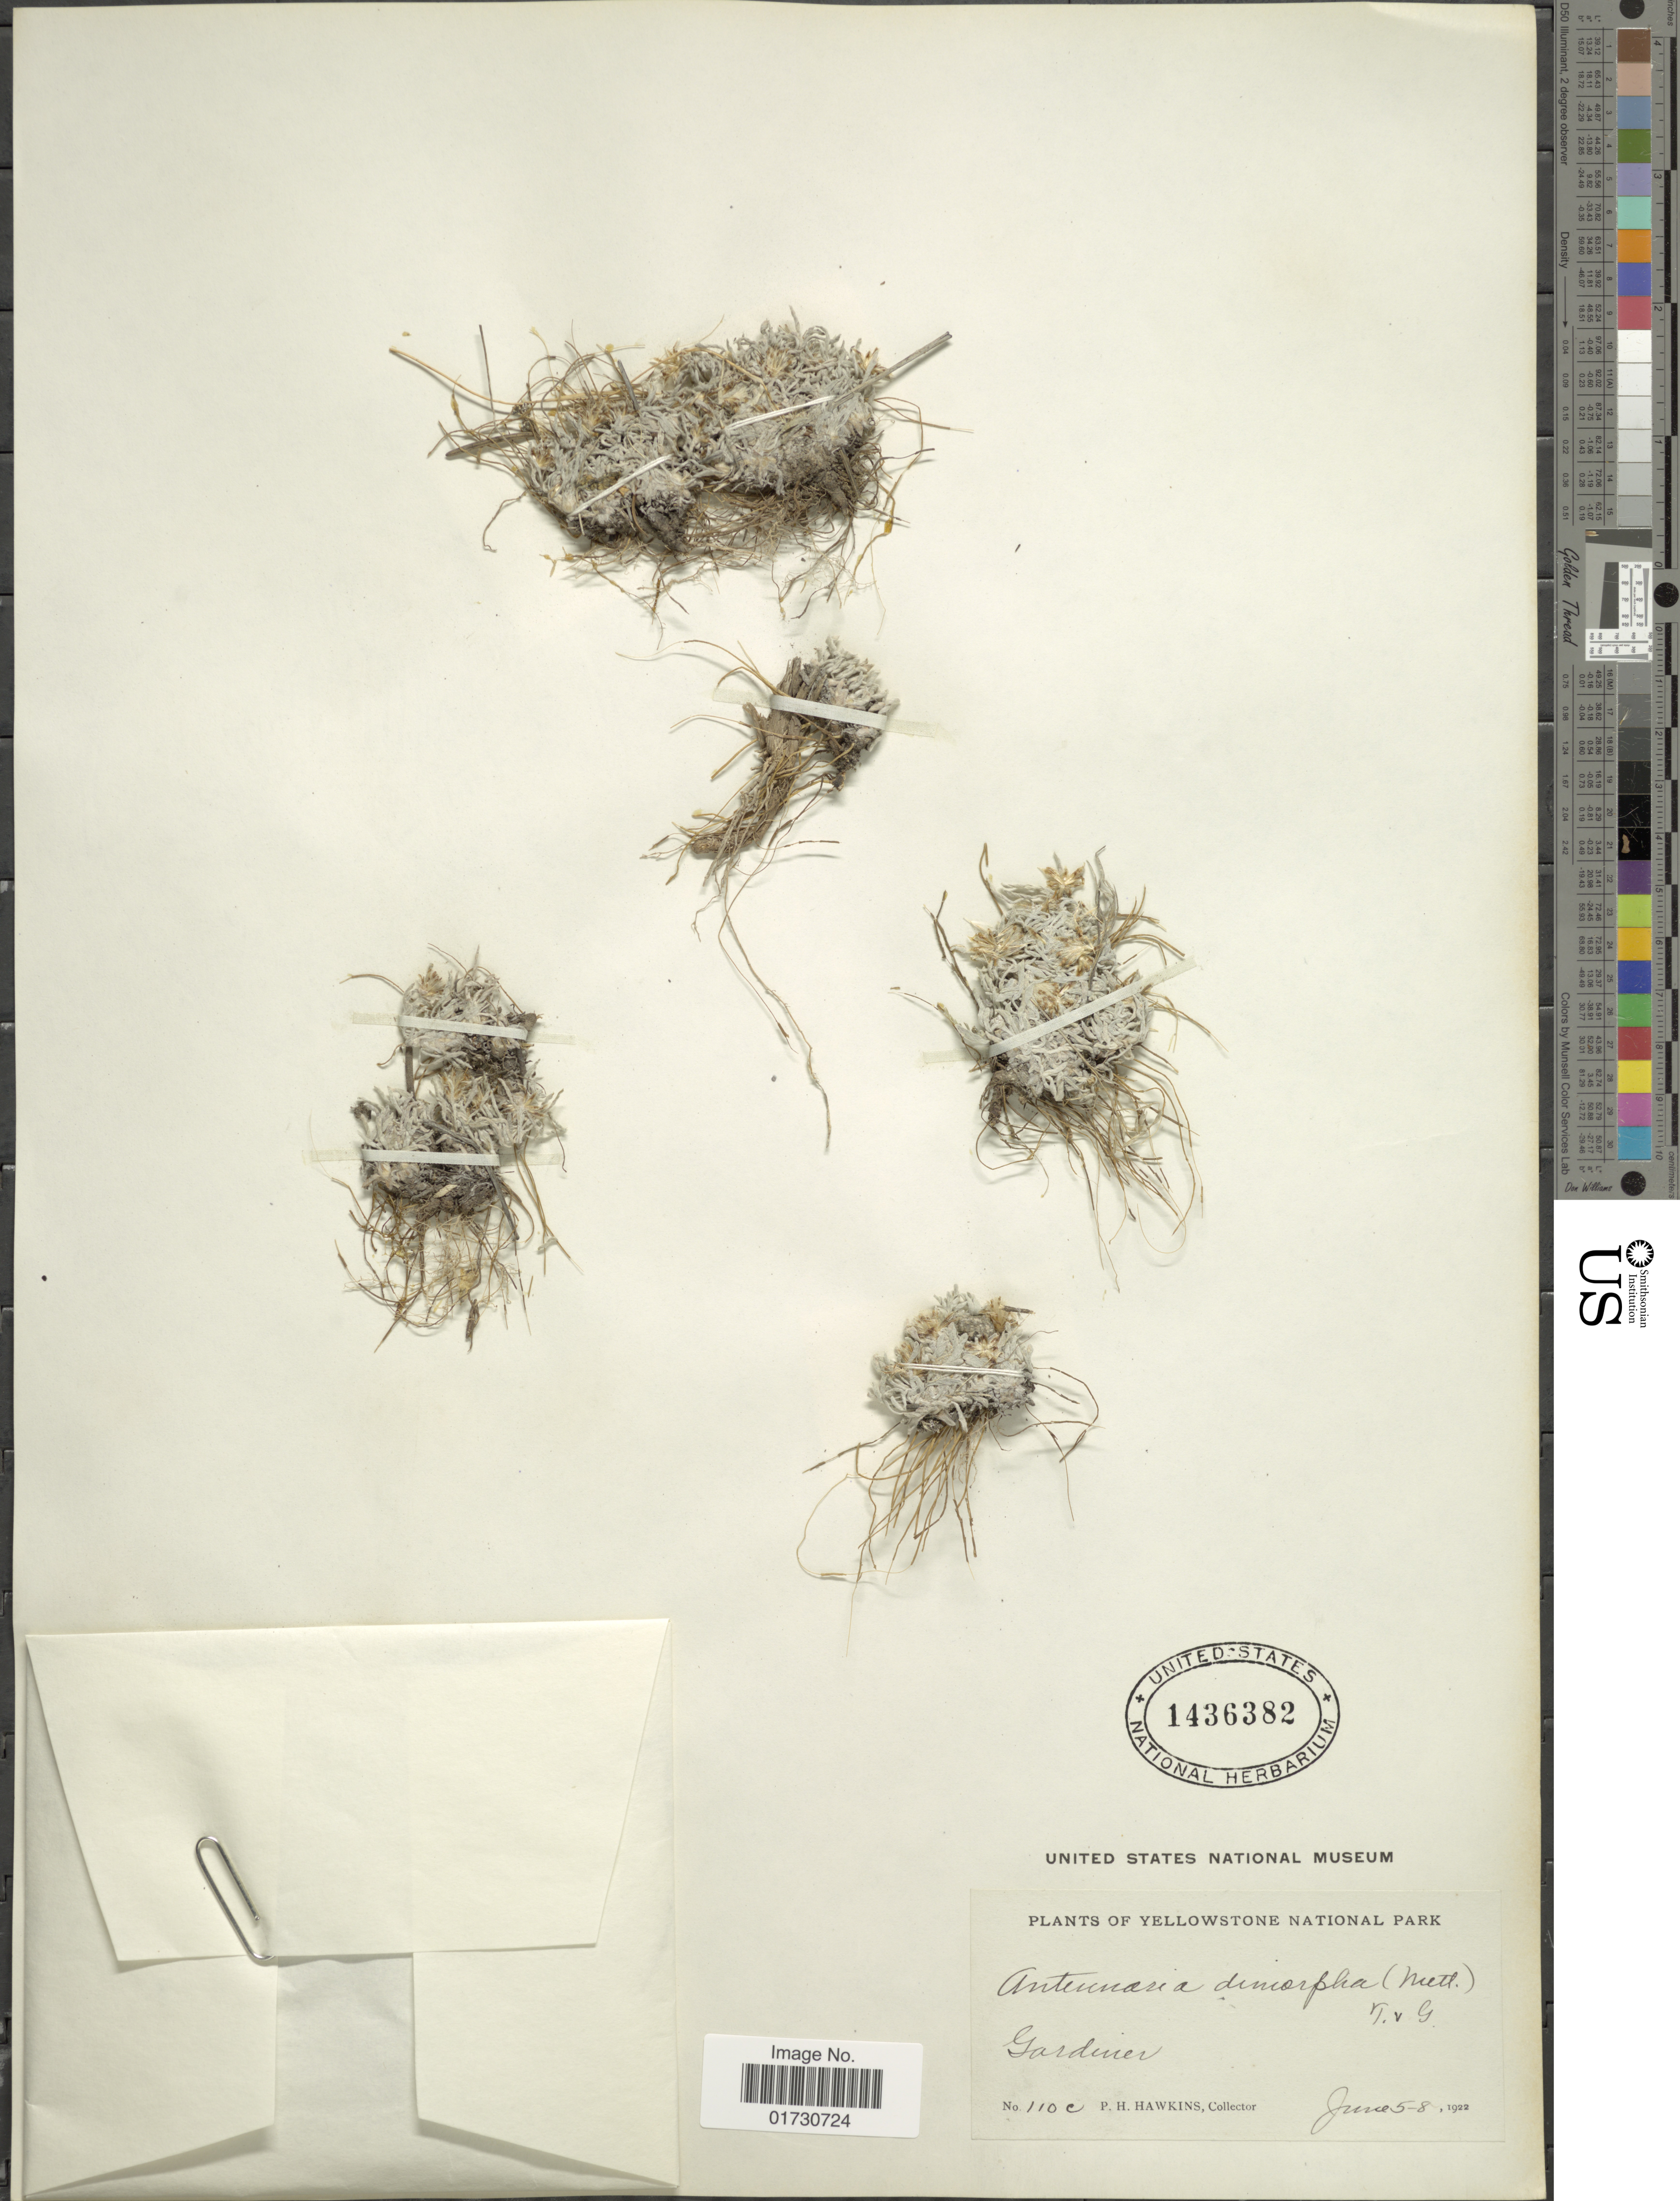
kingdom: Plantae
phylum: Tracheophyta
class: Magnoliopsida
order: Asterales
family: Asteraceae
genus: Antennaria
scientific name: Antennaria dimorpha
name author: (Nutt.) Torr. & A. Gray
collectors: P. Hawkins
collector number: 110c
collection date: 1922-06-05/1922-06-08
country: United States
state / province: Montana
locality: Yellowstone National Park, Gardinier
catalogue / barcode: US 1436382